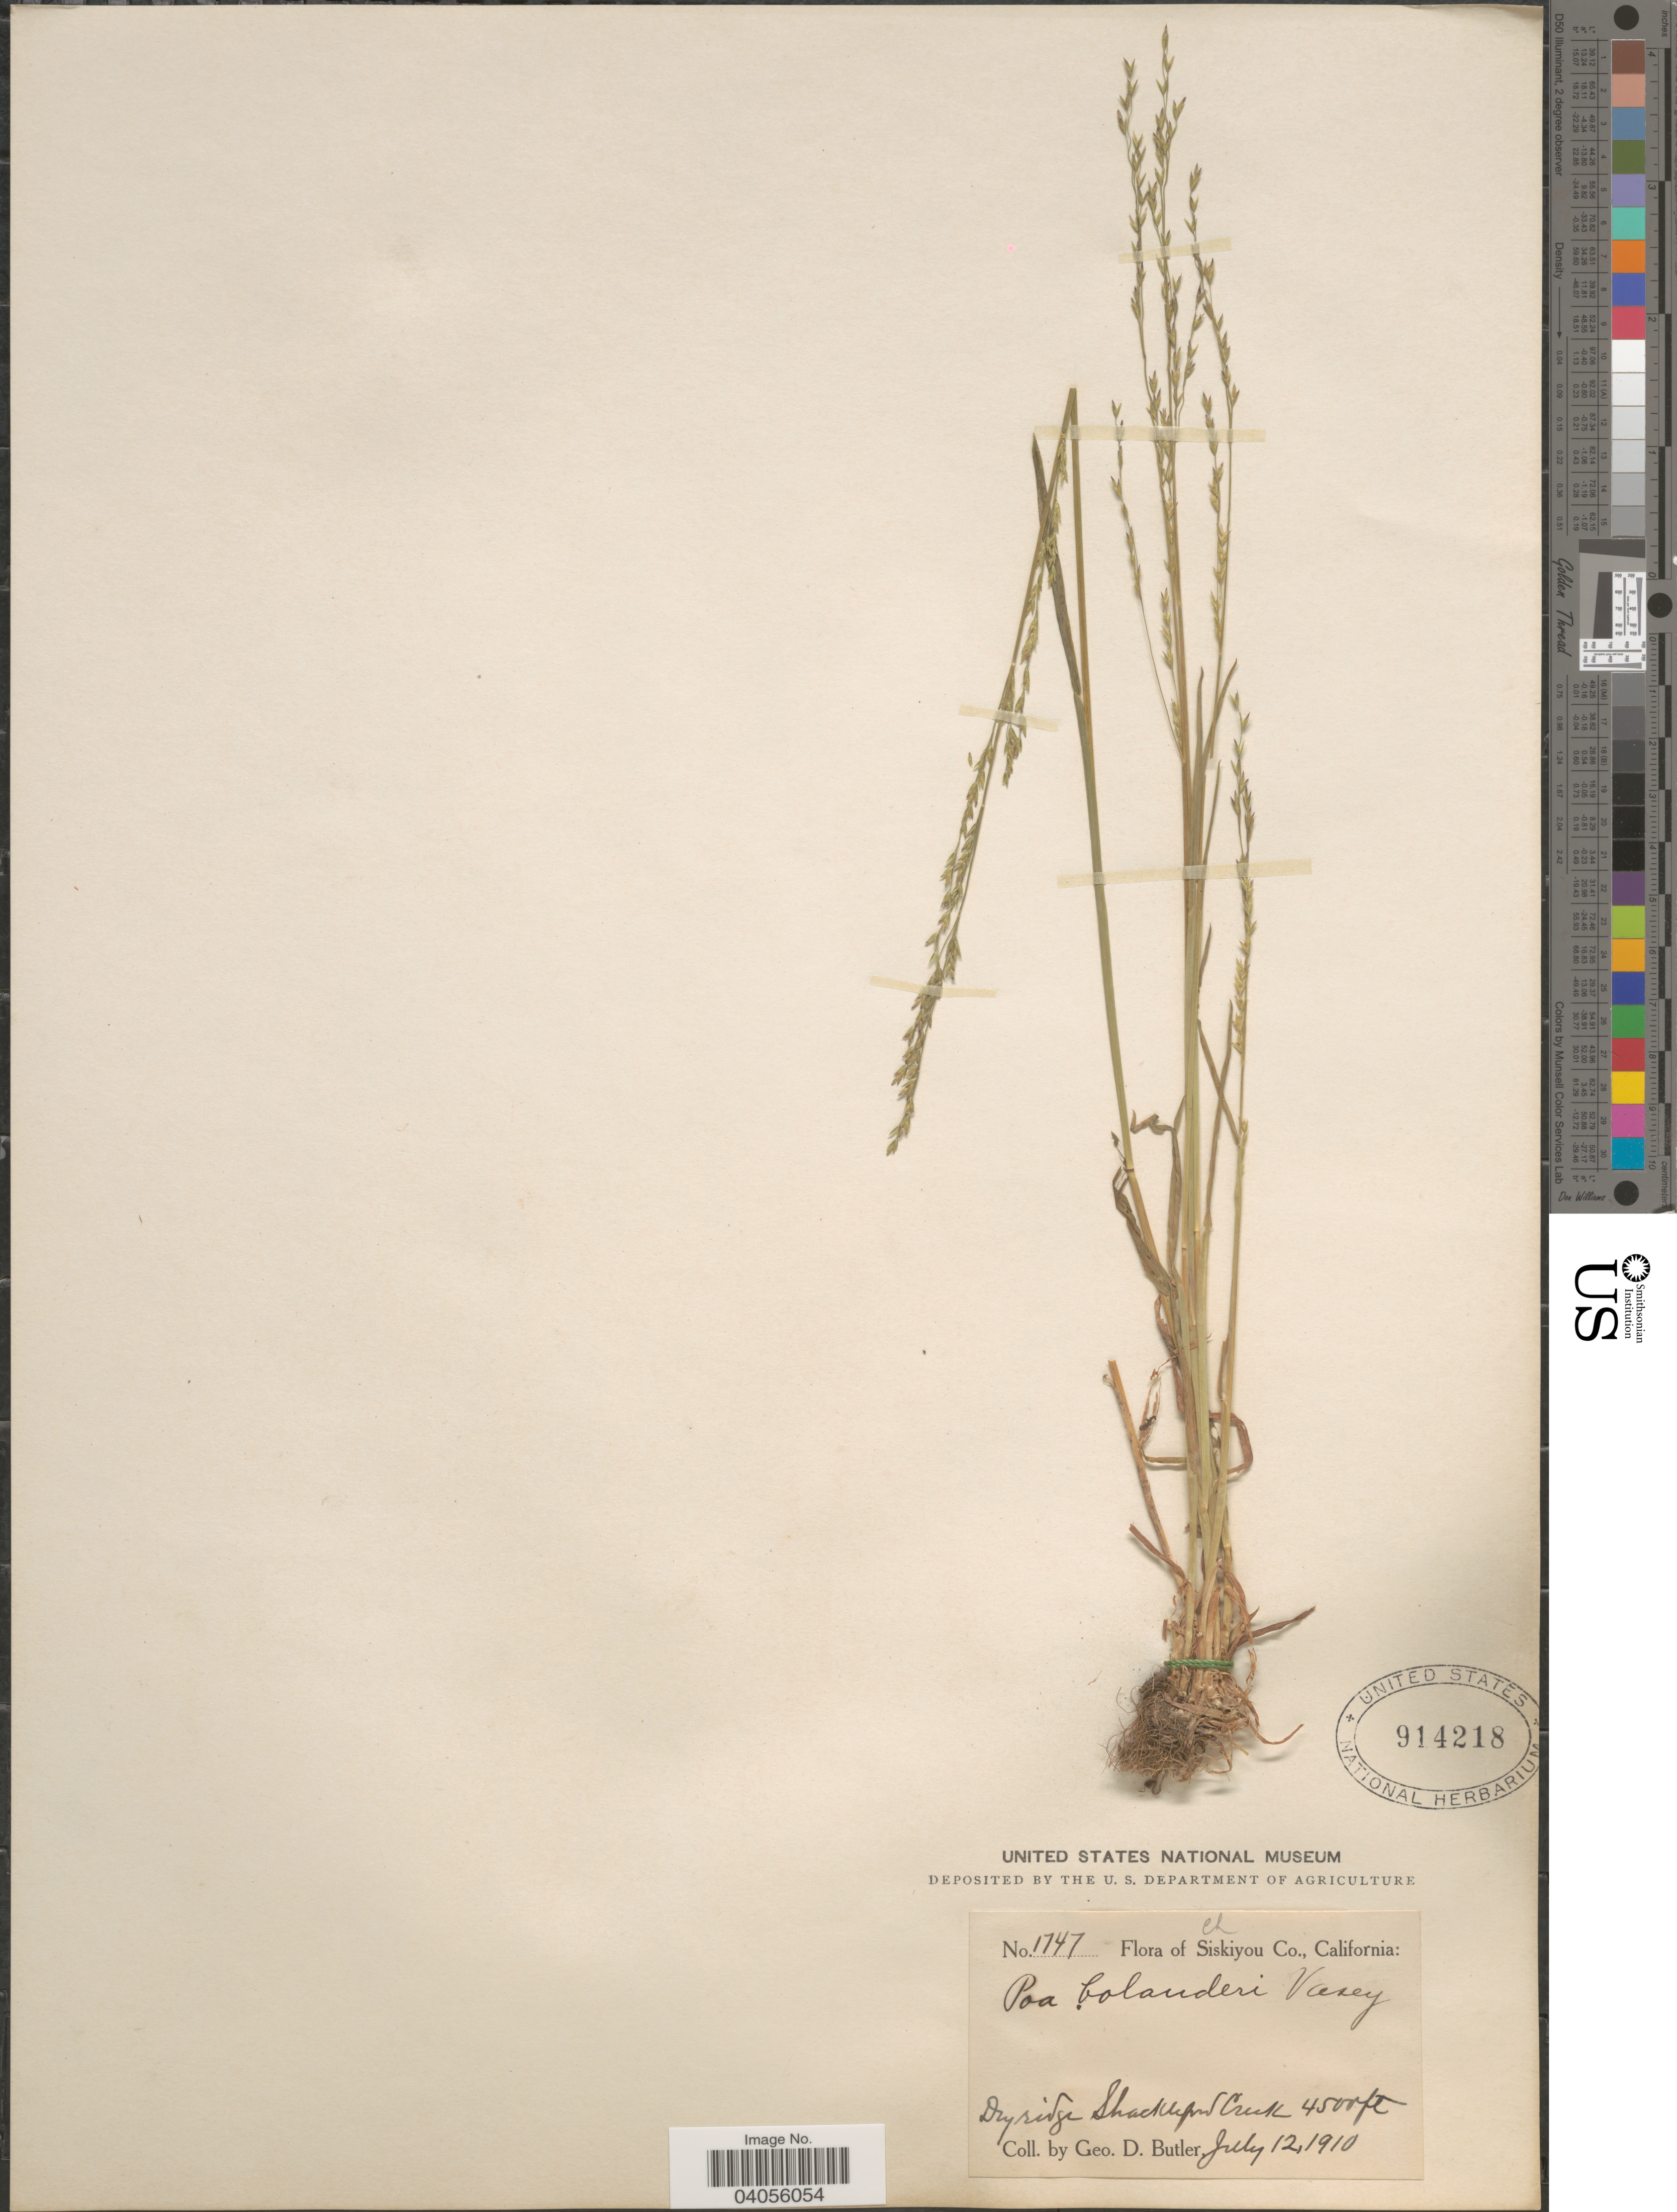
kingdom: Plantae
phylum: Tracheophyta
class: Liliopsida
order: Poales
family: Poaceae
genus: Poa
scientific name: Poa bolanderi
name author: Vasey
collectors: G. D. Butler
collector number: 1747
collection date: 1910-07-12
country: United States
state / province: California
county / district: Siskiyou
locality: Siskiyou Co. Dry ridge Shackleford Creek.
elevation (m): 1372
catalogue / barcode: US 914218